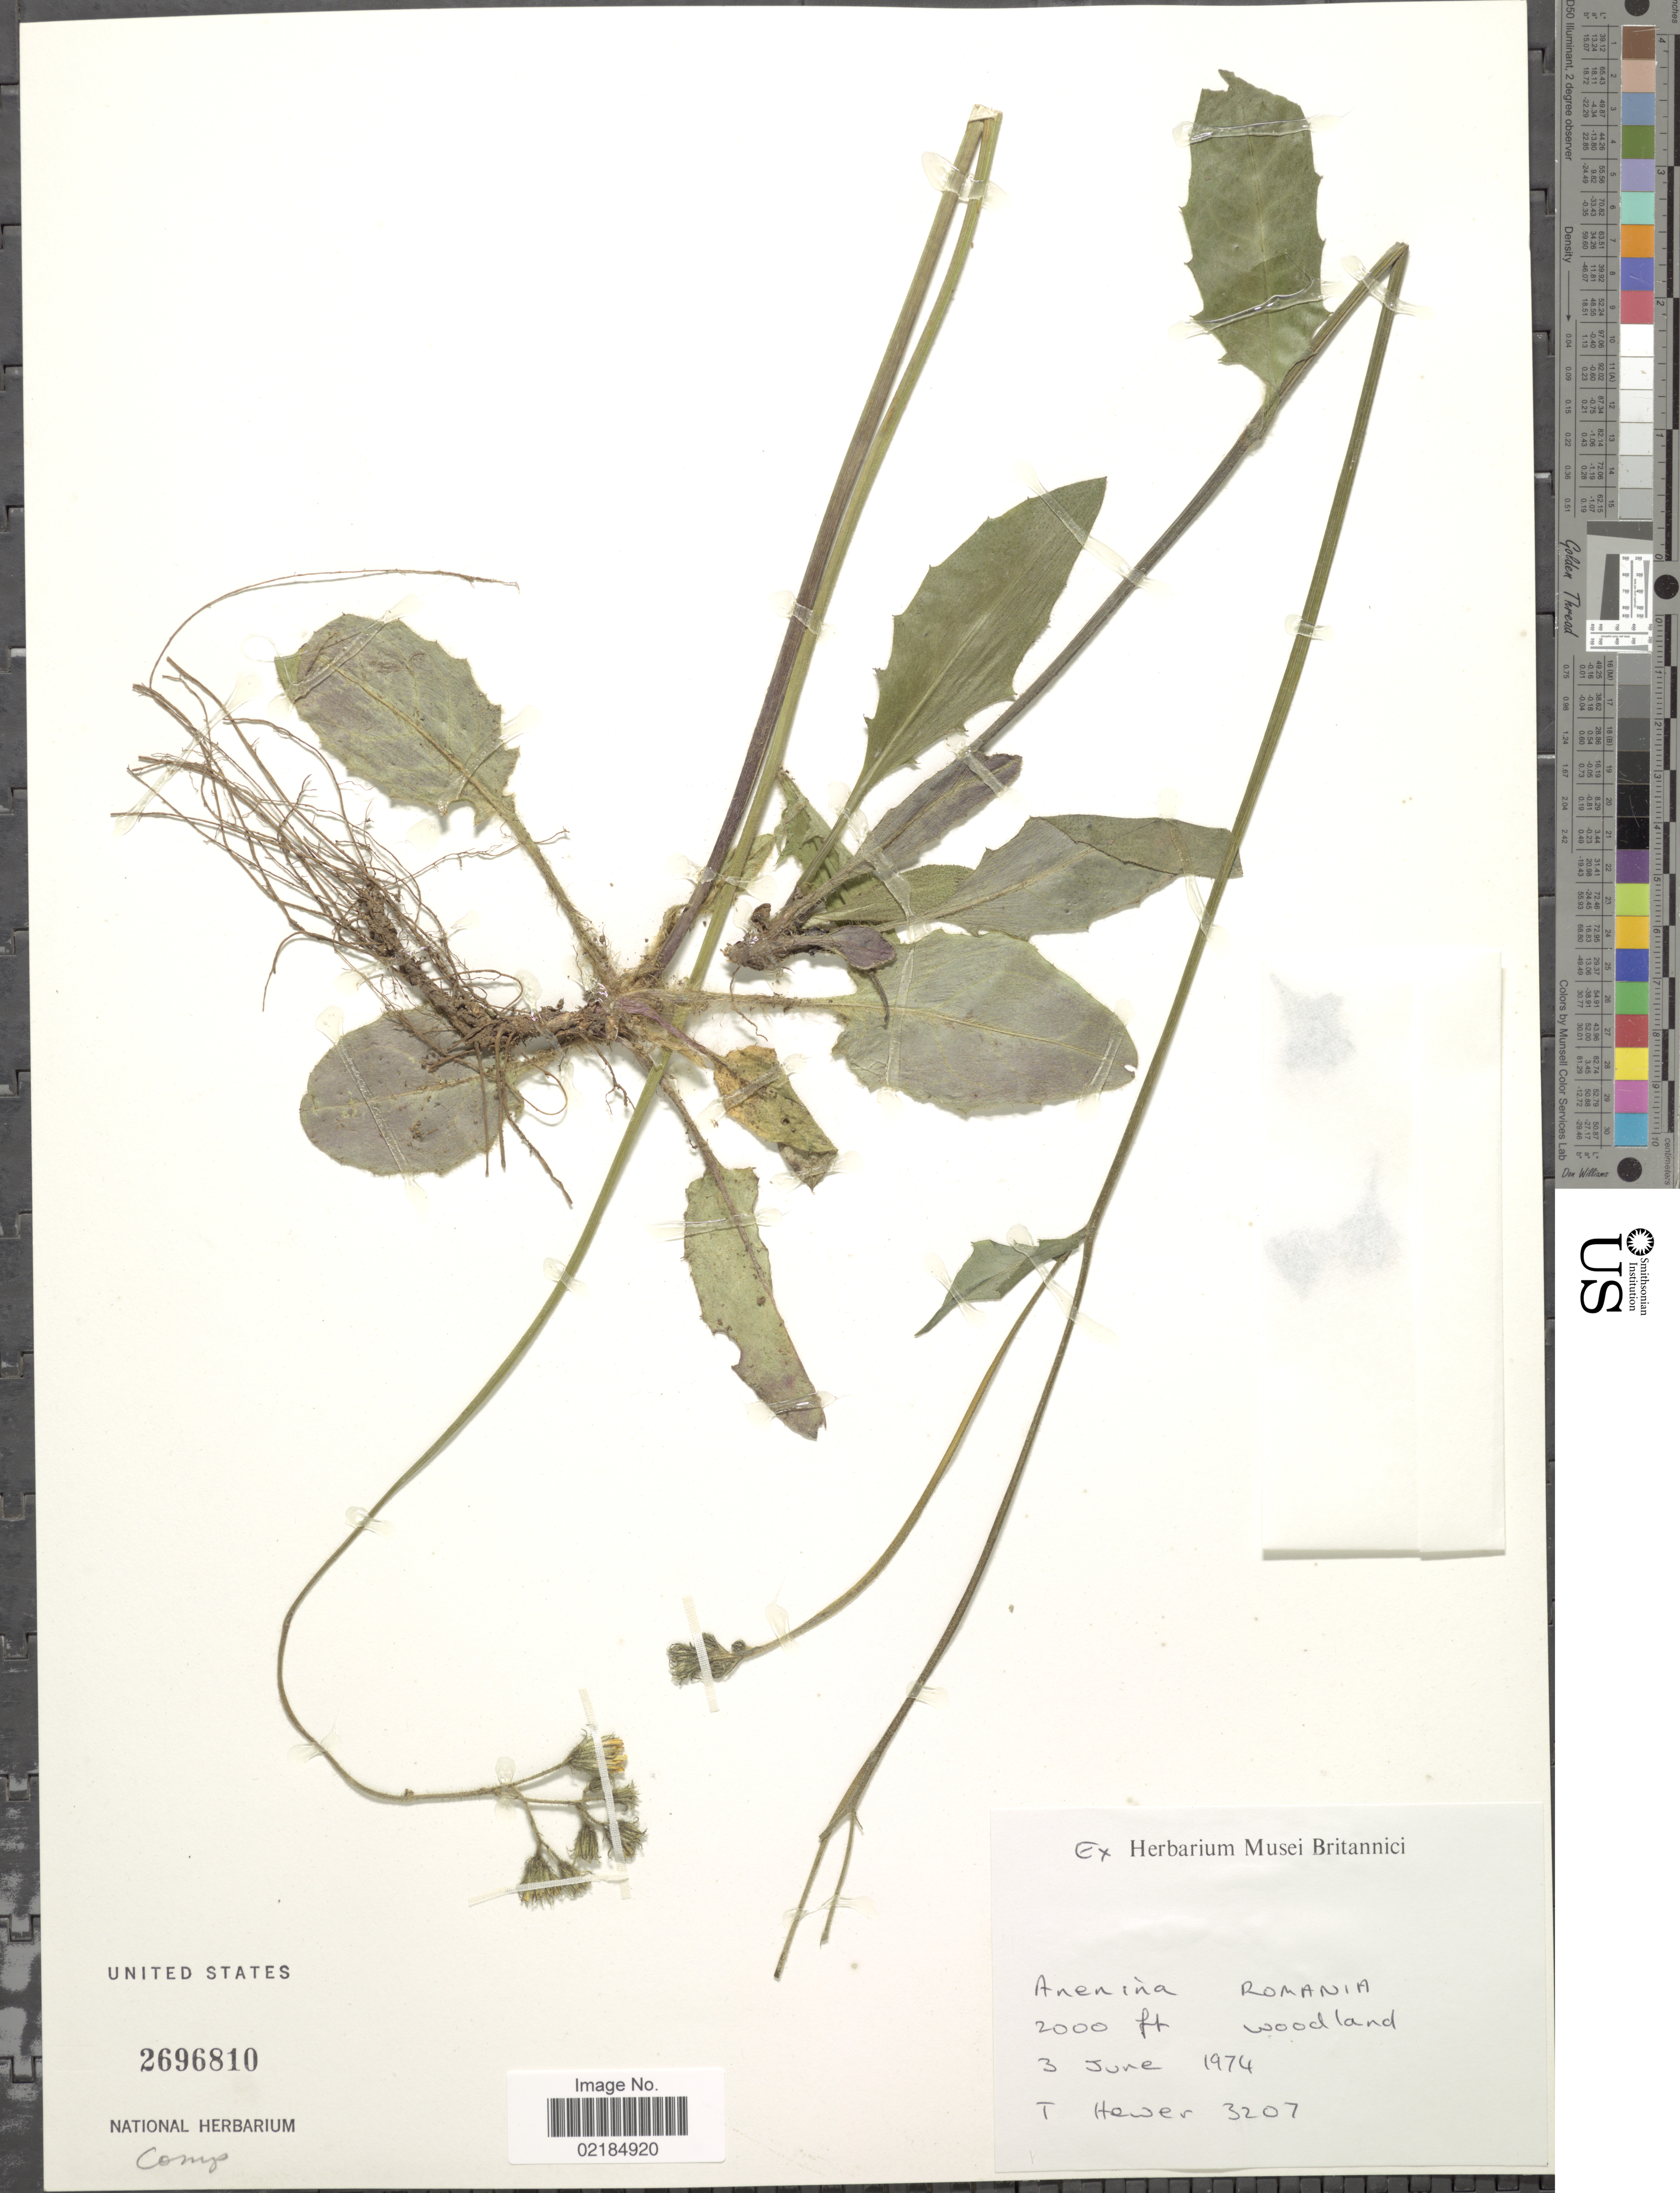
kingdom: Plantae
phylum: Tracheophyta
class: Magnoliopsida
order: Asterales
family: Asteraceae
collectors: T. Hewer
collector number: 3207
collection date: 1974-06-03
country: Romania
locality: Anenina Romania, woodland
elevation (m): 610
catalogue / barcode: US 2696810